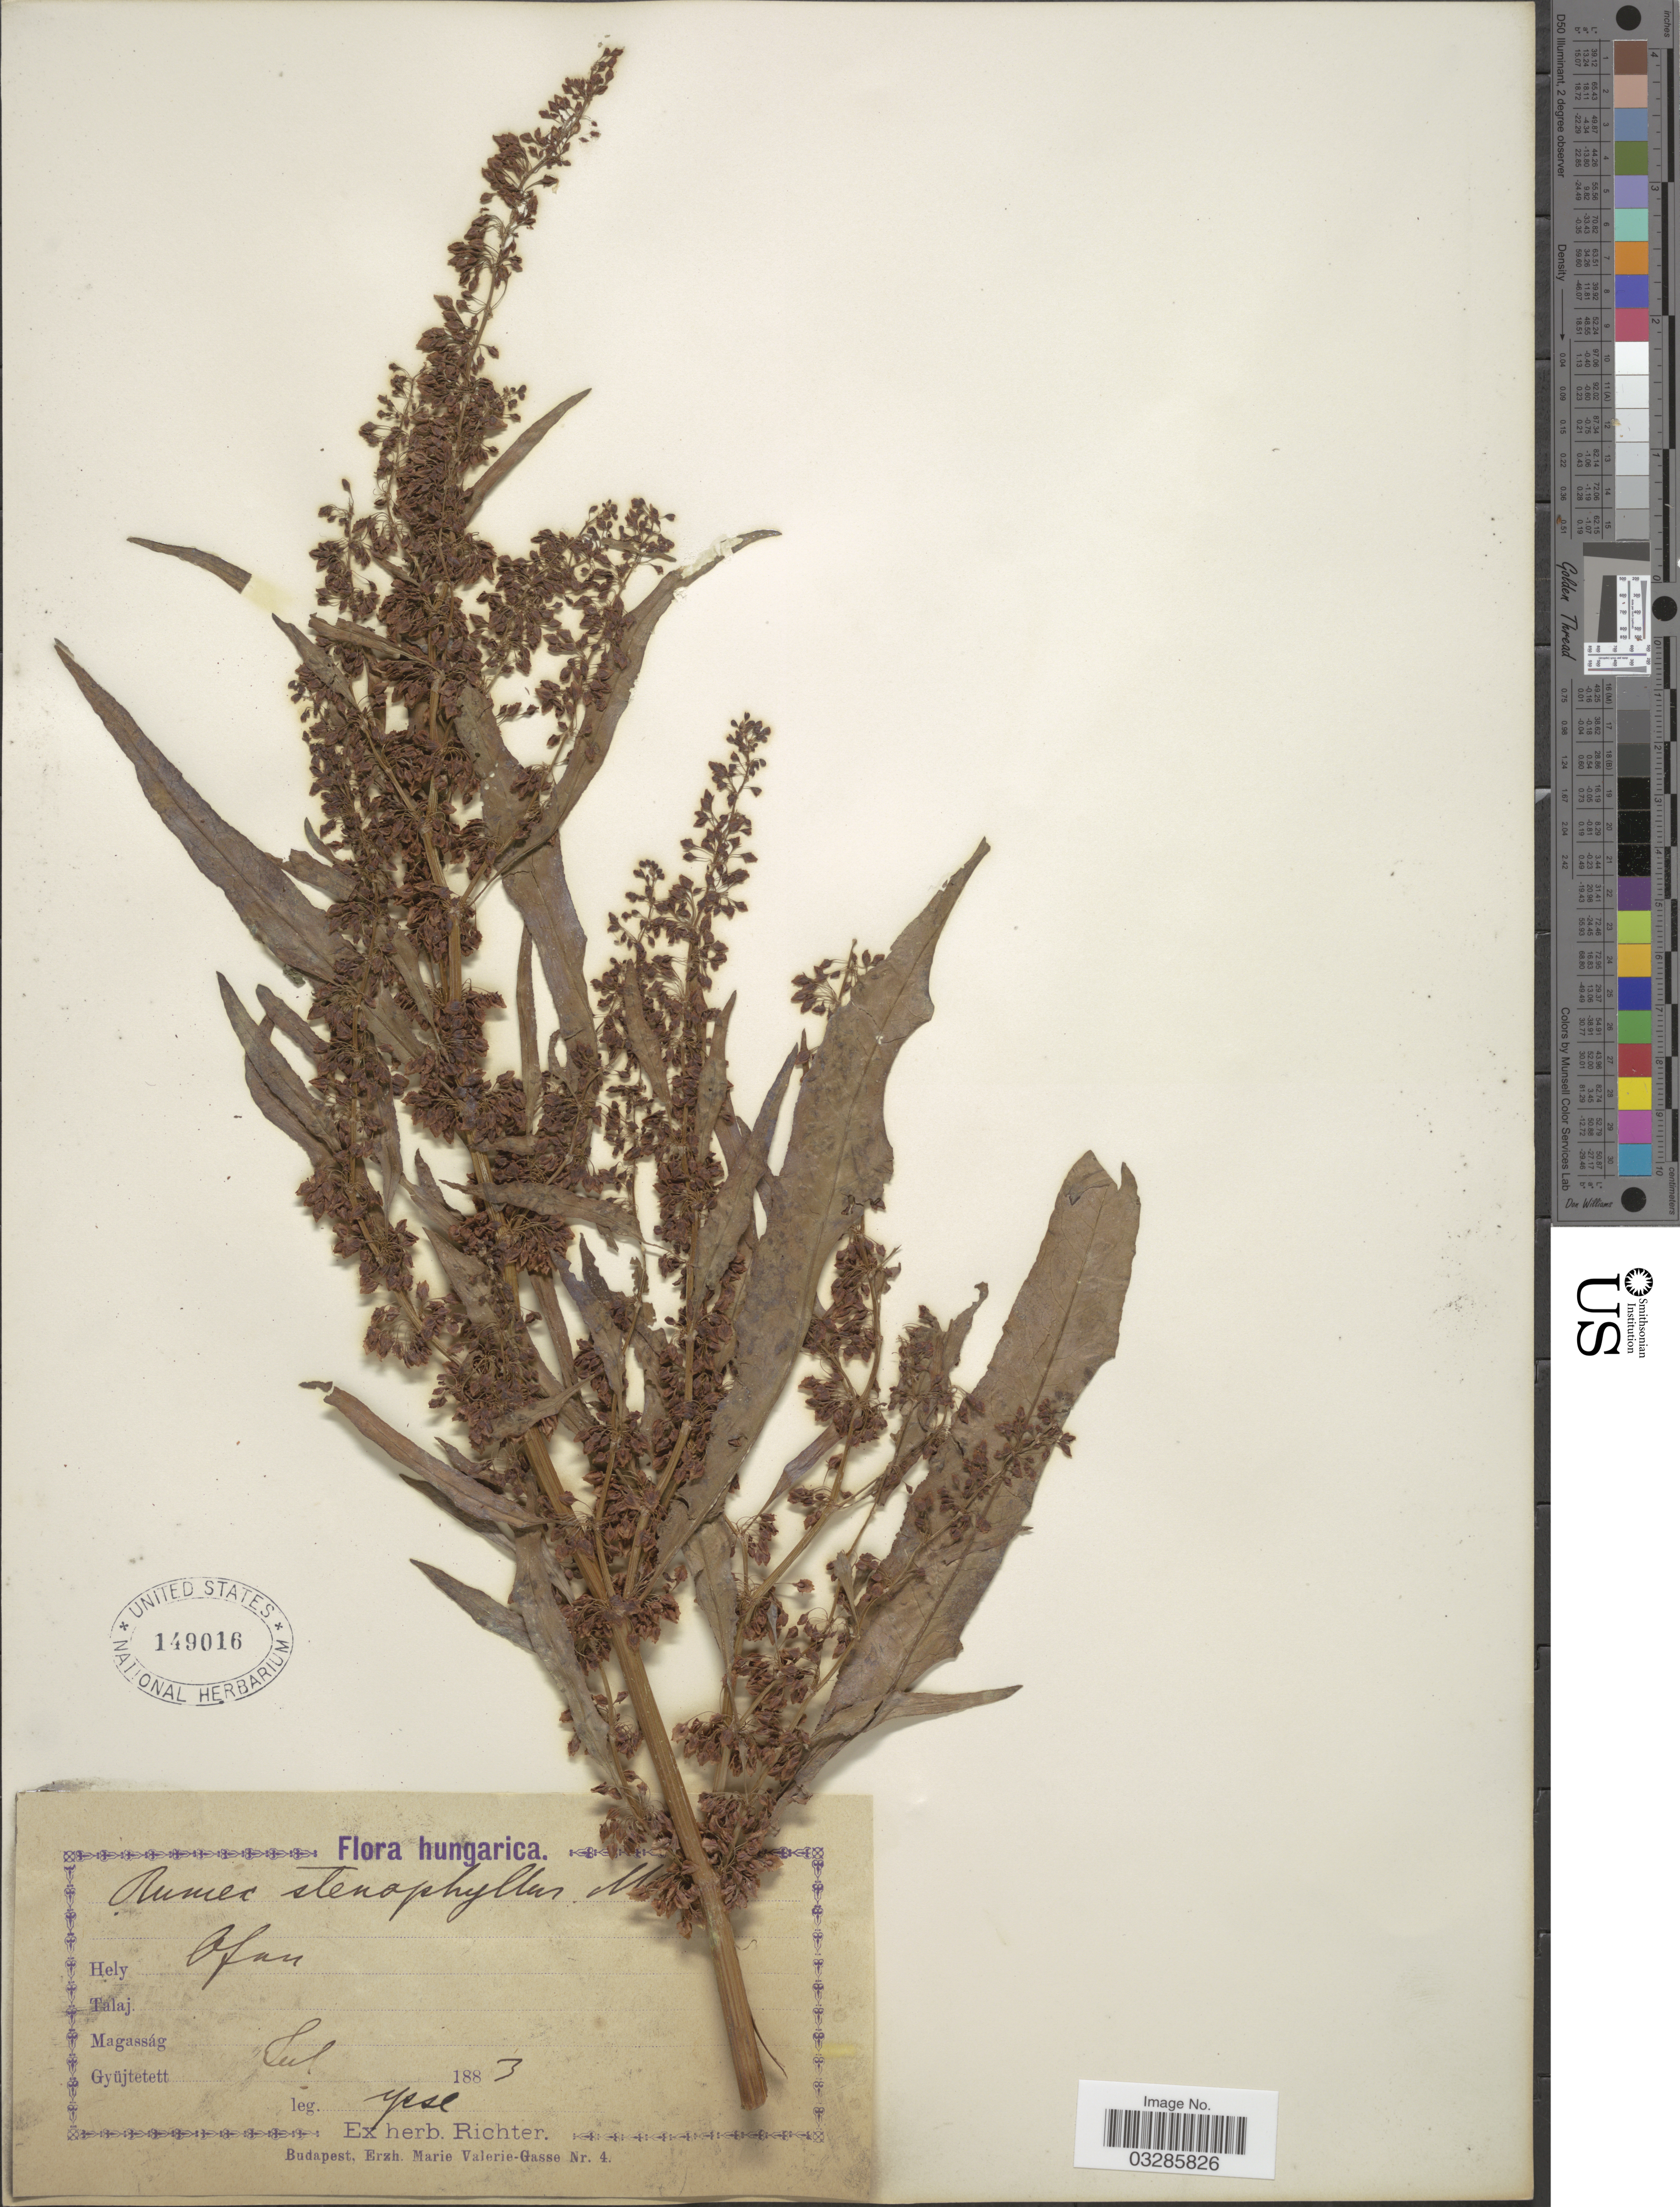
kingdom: Plantae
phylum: Tracheophyta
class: Magnoliopsida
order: Caryophyllales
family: Polygonaceae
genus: Rumex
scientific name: Rumex stenophyllus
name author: Ledeb.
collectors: -- Richter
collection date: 1883-07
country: Hungary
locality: Ofen.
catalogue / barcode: US 149016